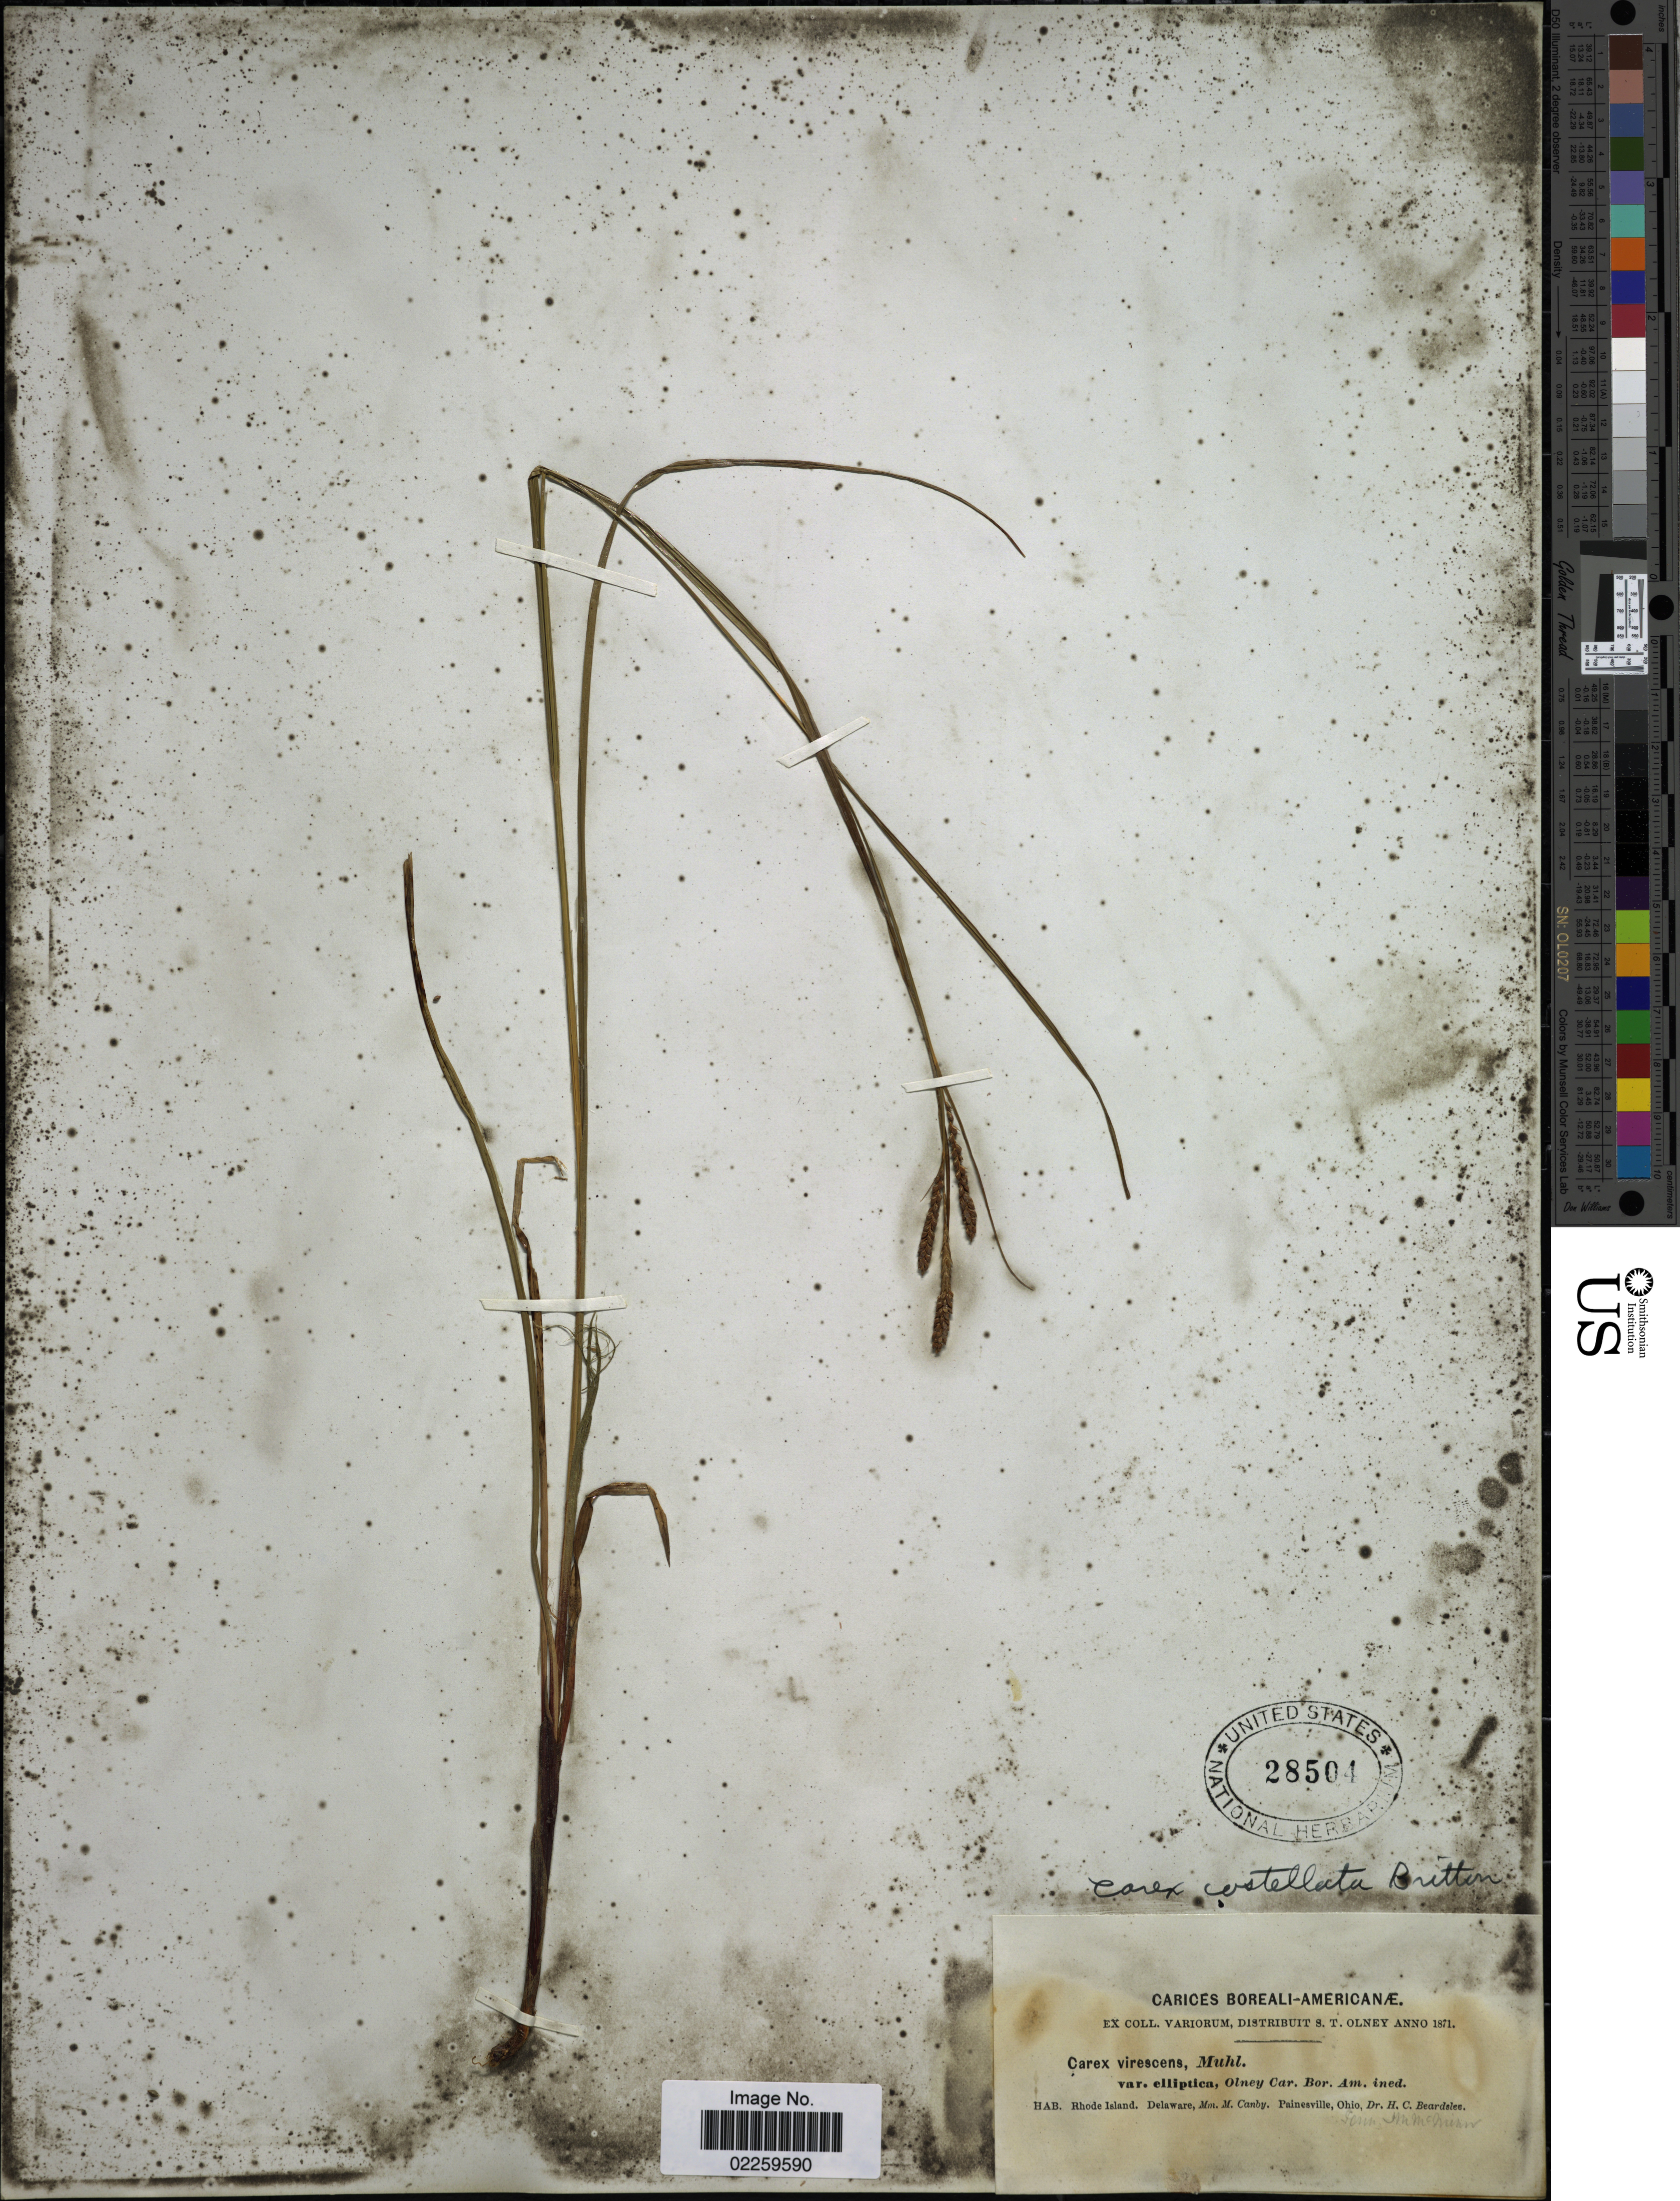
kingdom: Plantae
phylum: Tracheophyta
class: Liliopsida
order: Poales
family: Cyperaceae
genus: Carex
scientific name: Carex virescens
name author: Muhl. ex Willd.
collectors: H. Beardslee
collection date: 1871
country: United States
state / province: Ohio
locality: Painesville, Ohio.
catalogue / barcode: US 28504-2